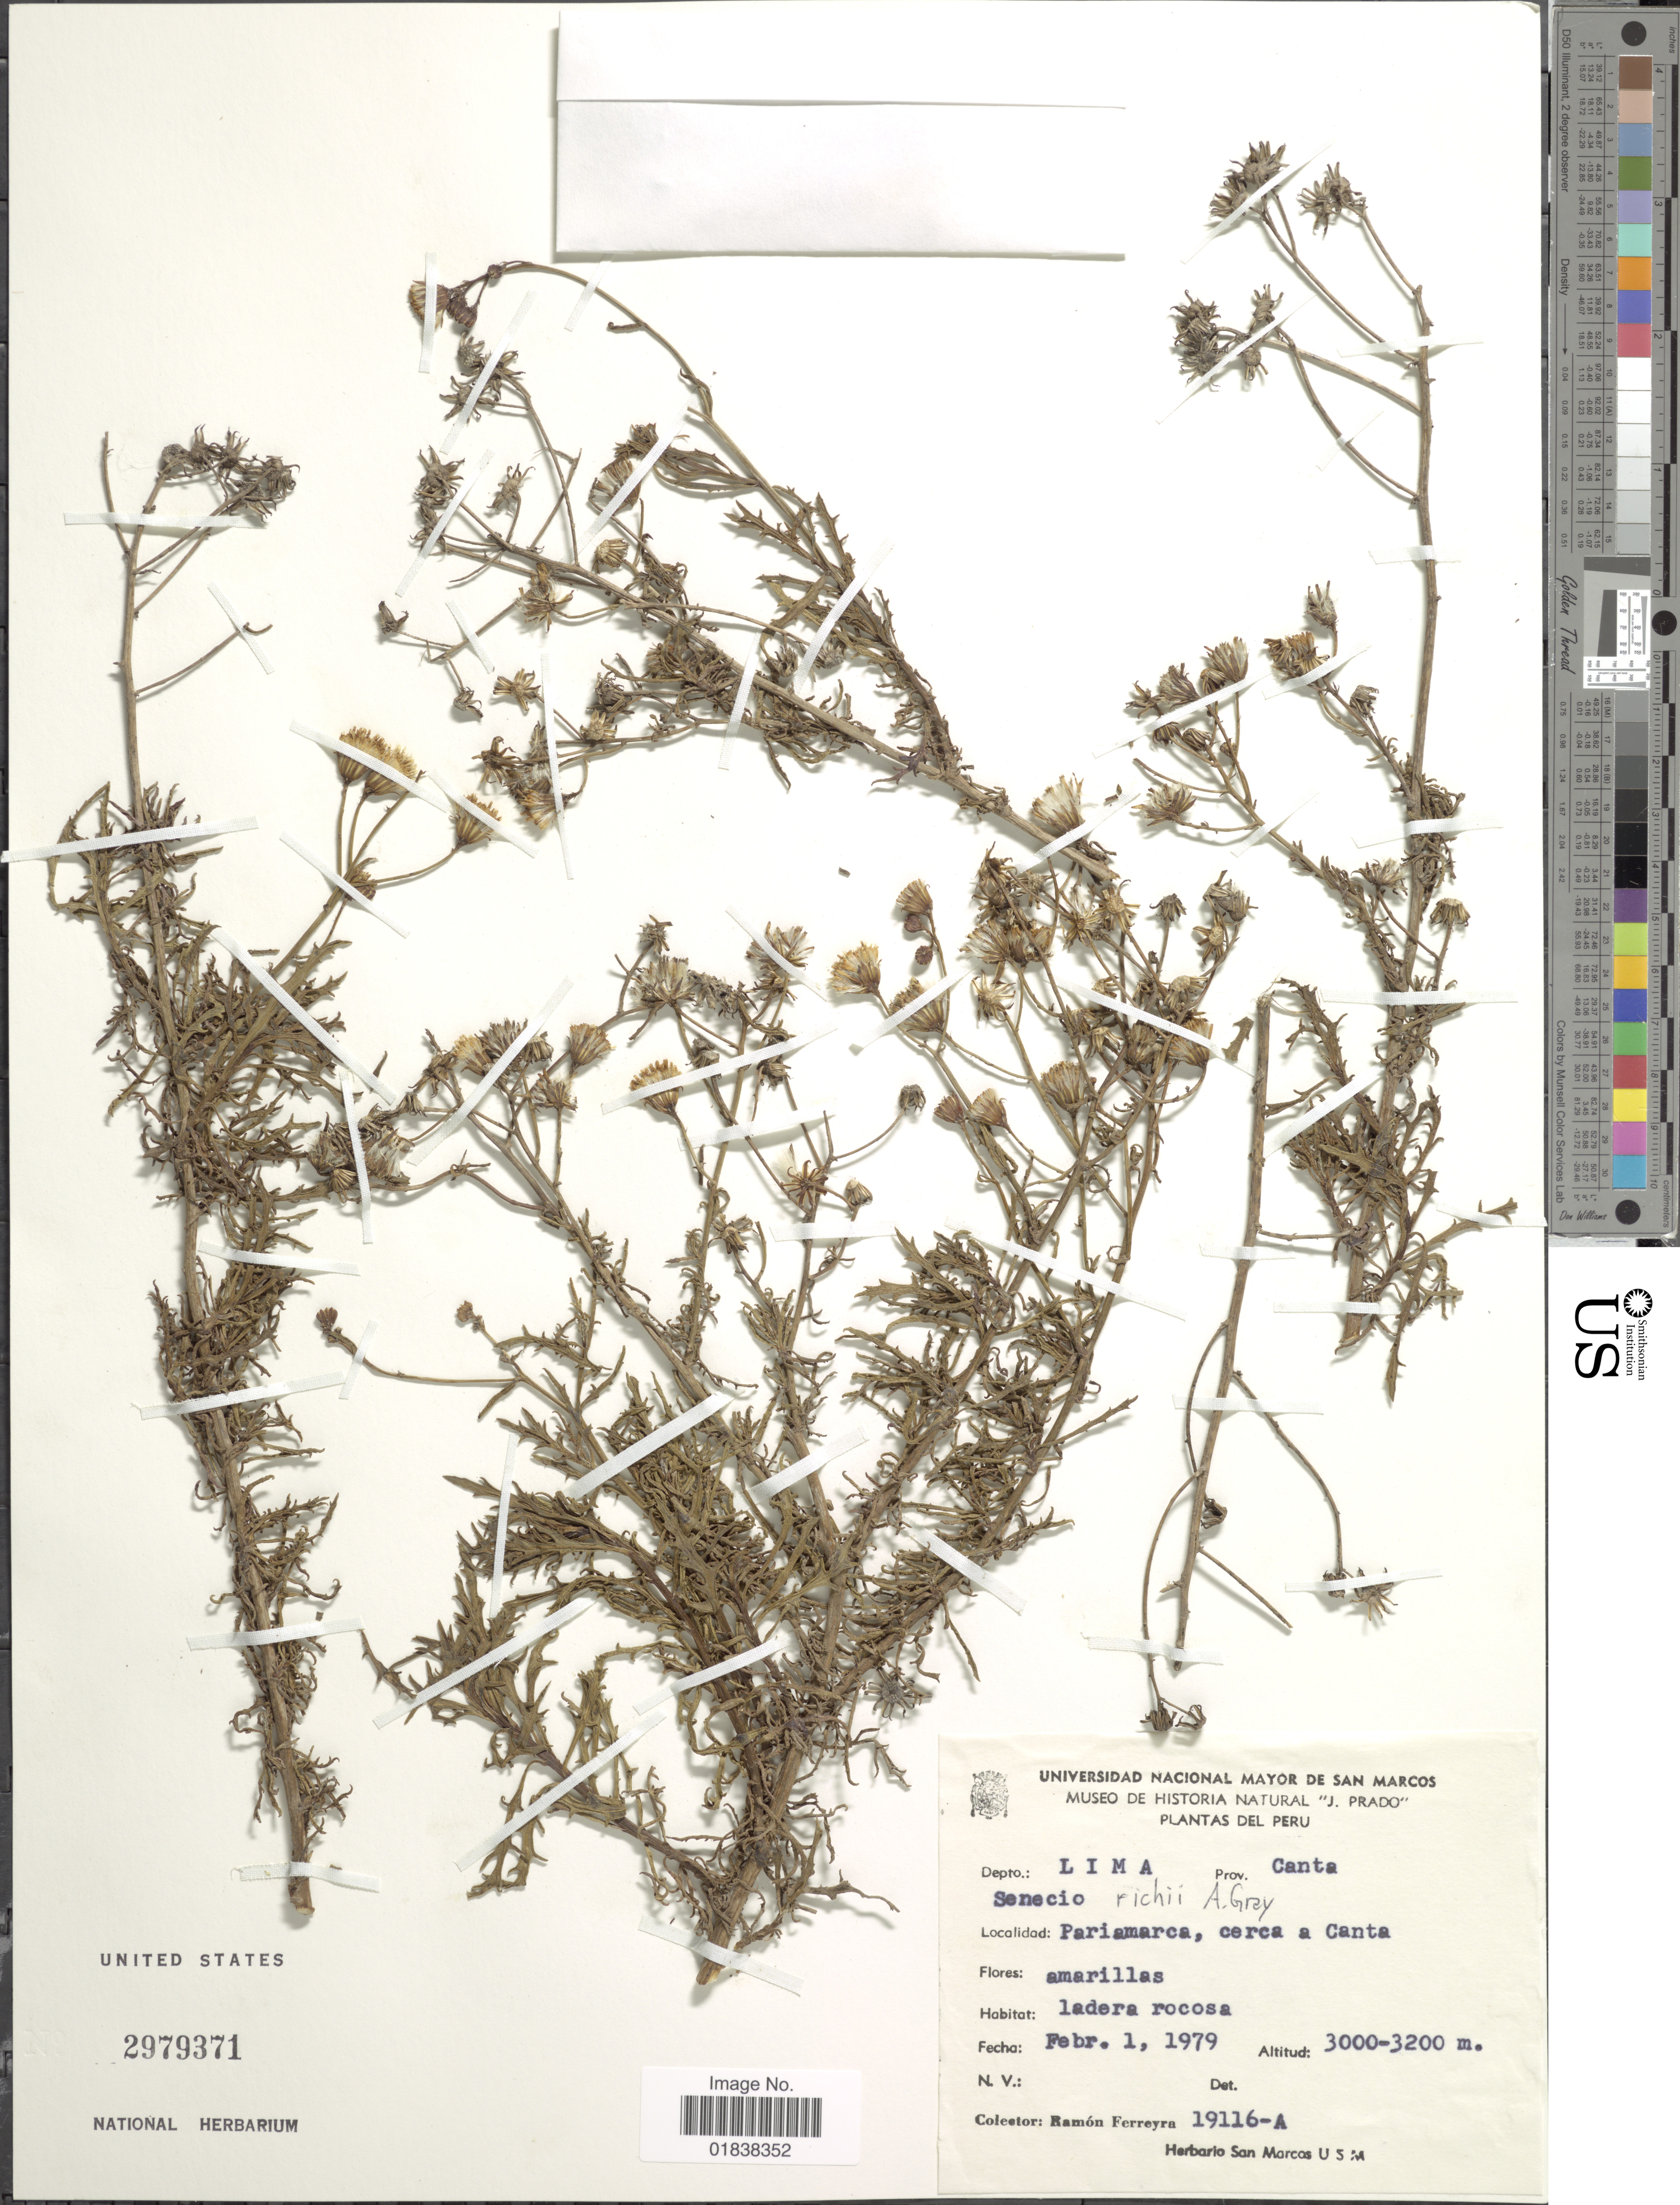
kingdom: Plantae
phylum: Tracheophyta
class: Magnoliopsida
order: Asterales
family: Asteraceae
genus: Senecio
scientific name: Senecio richii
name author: A. Gray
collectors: R. A. Ferreyra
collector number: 19116-A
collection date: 1979-02-01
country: Peru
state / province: Lima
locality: Prov. Canta, Pariamarca, cerca a Canta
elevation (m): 3000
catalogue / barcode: US 2979371